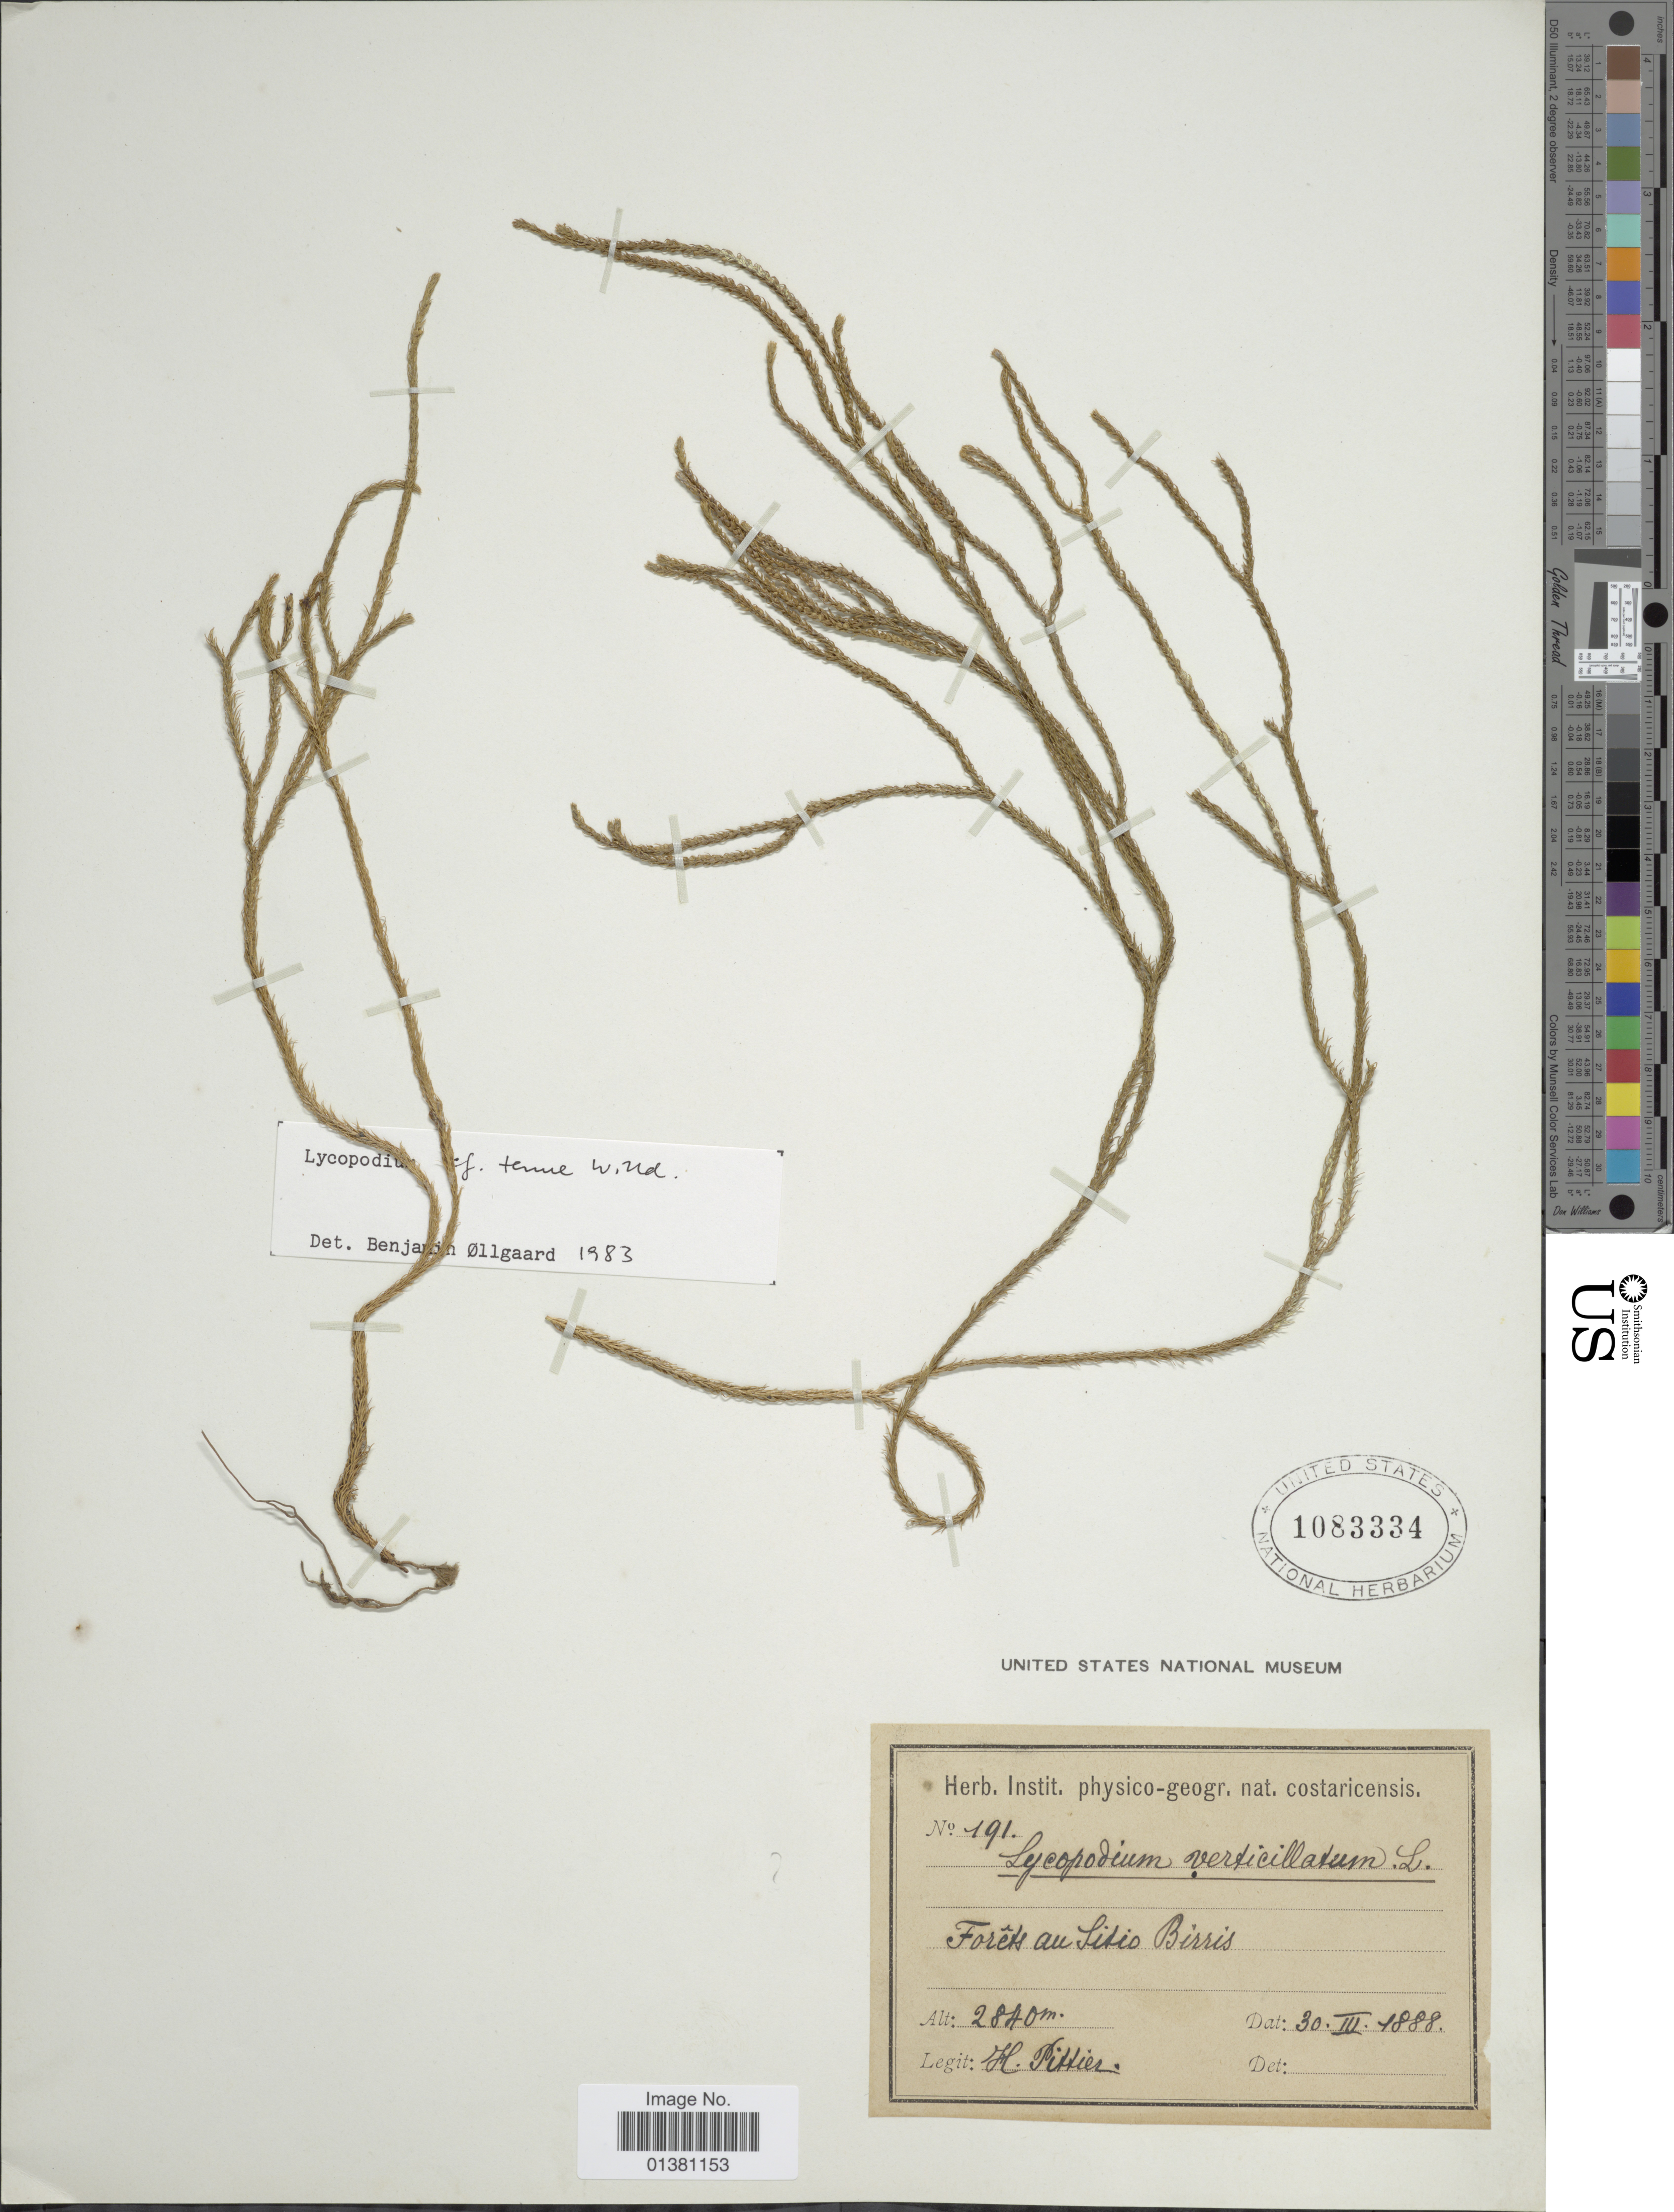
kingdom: Plantae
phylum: Tracheophyta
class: Lycopodiopsida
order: Lycopodiales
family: Lycopodiaceae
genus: Phlegmariurus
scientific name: Phlegmariurus tenuis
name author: (Humb. & Bonpl. ex Willd.) B. Øllg.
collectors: H. F. Pittier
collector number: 191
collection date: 1888-03-30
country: Costa Rica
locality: Forêts au Sitio Birris [forests at Sitio Birris]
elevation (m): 2840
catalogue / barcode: US 1083334